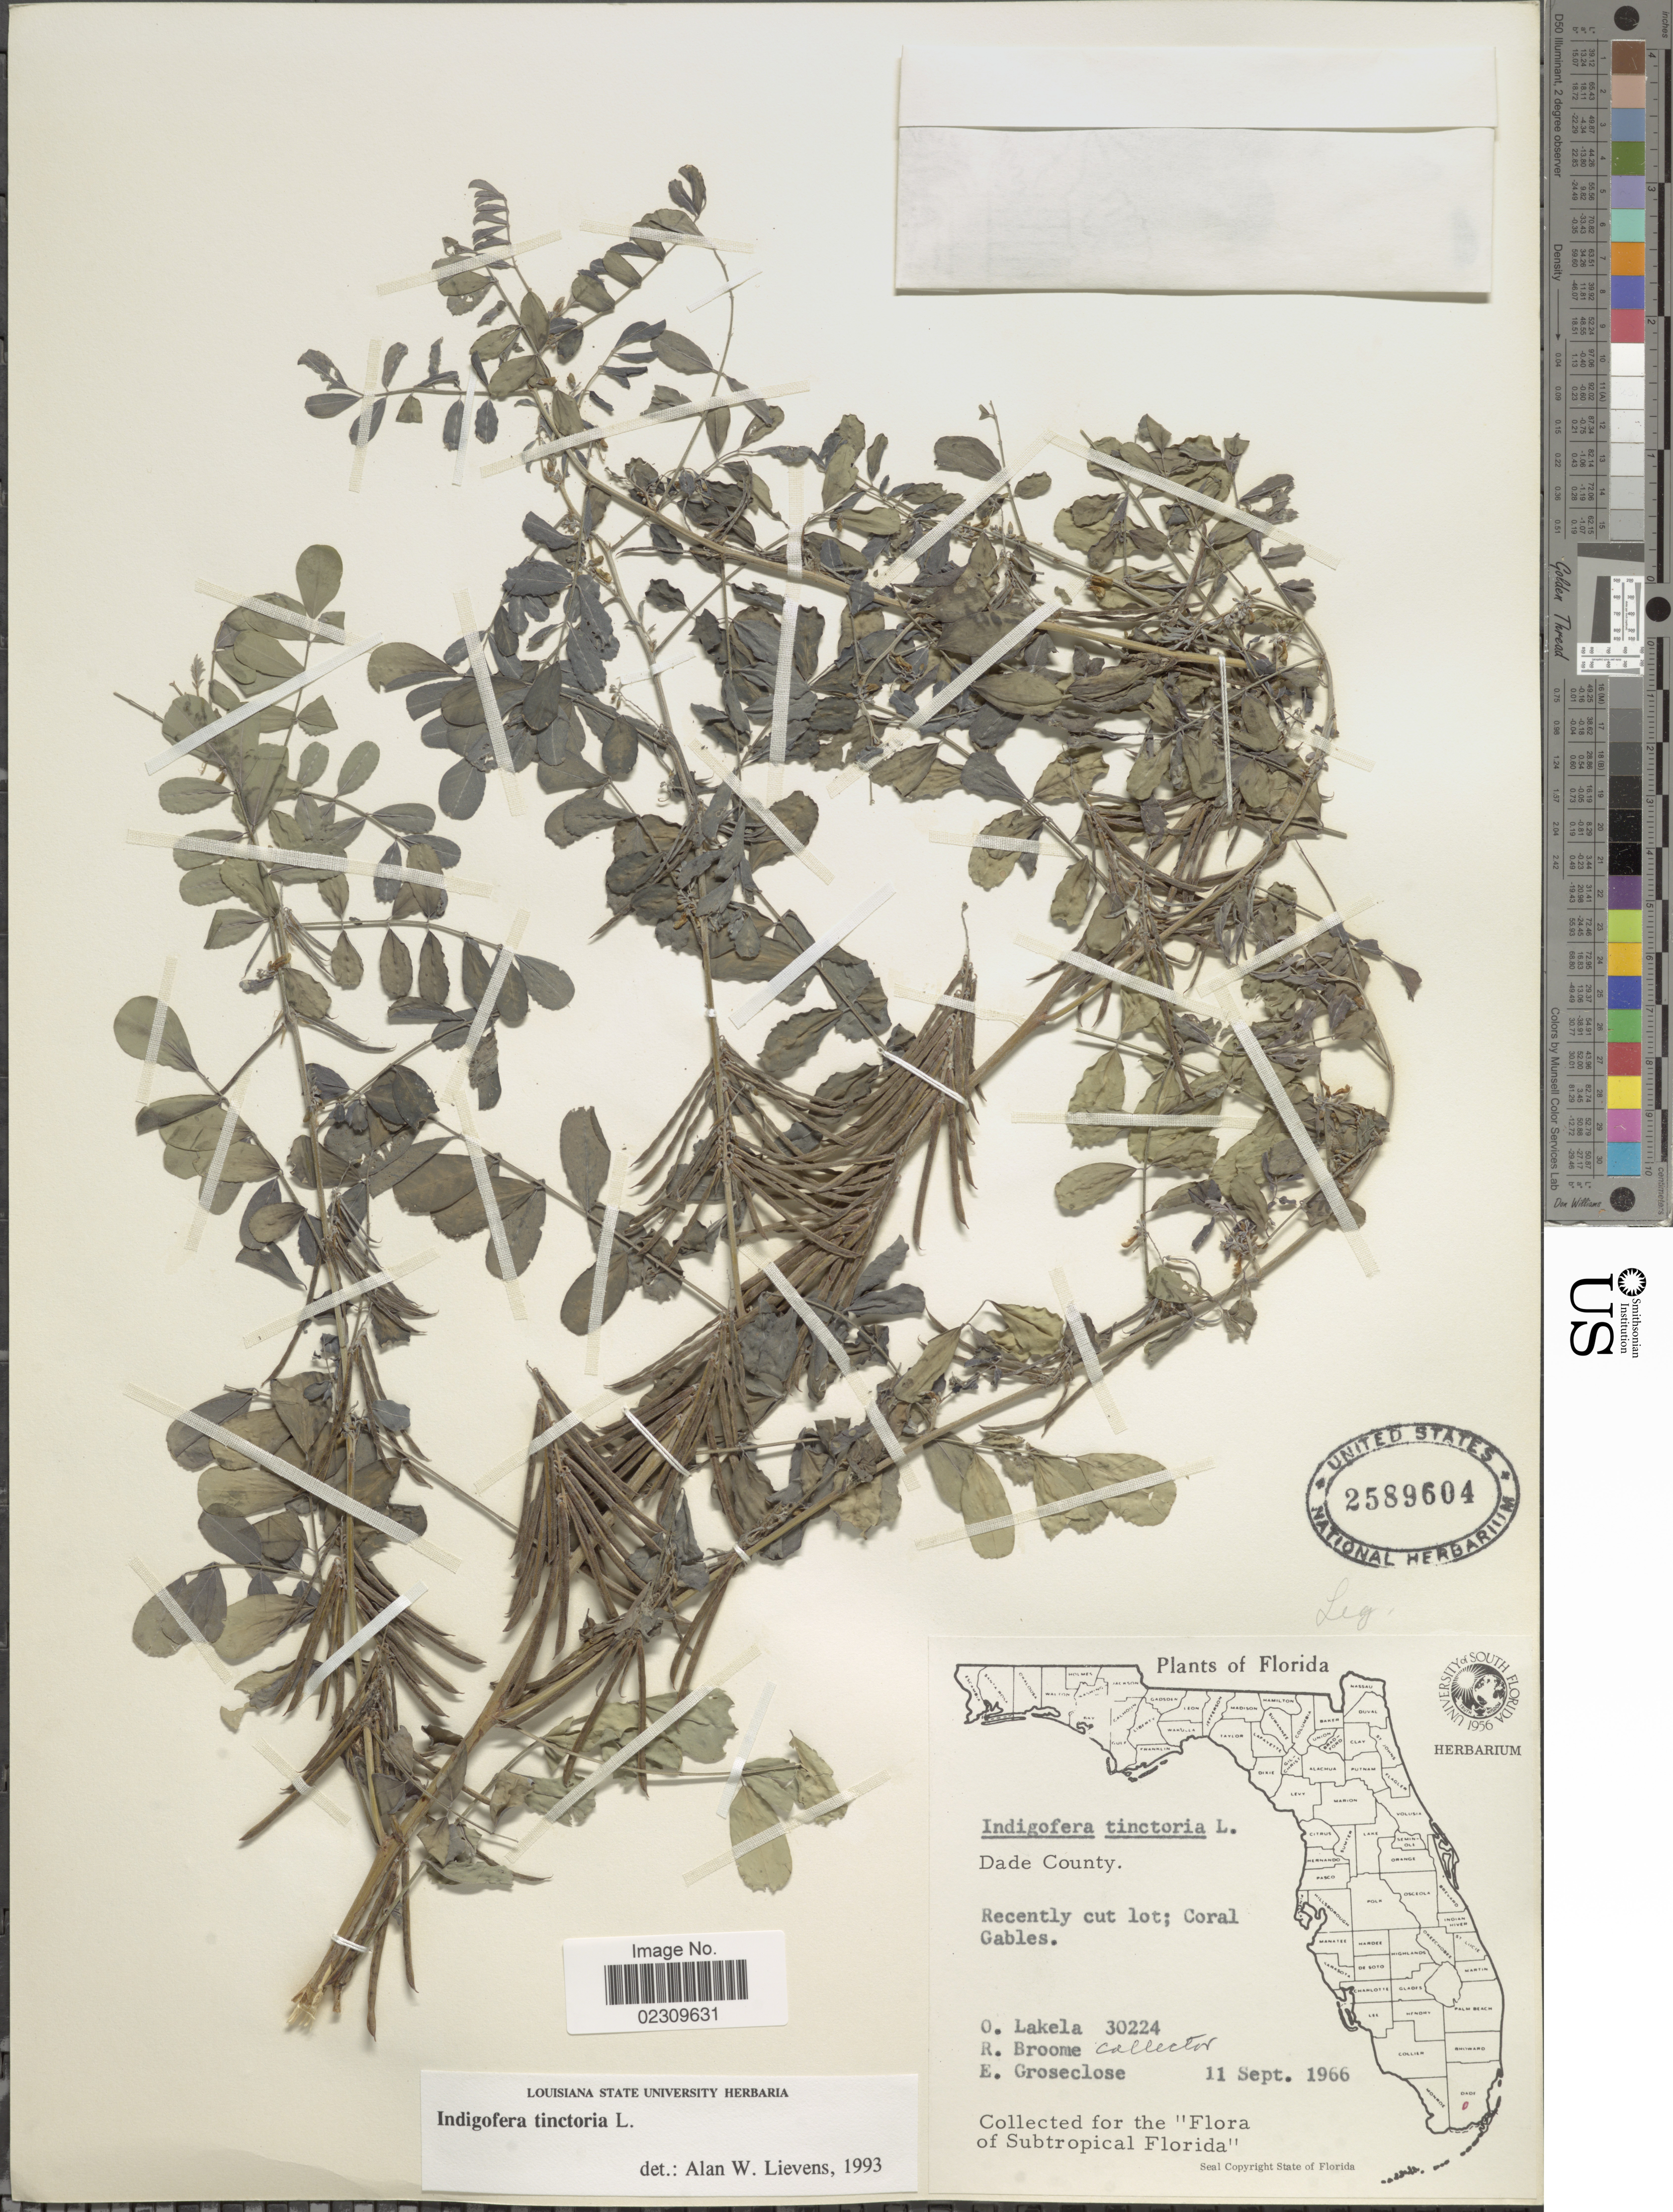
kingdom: Plantae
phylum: Tracheophyta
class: Magnoliopsida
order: Fabales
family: Fabaceae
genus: Indigofera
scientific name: Indigofera tinctoria sensu Naves non L.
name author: Naves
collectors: O. Lakela, R. Broome & E. Groseclose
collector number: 30224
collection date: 1966-09-11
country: United States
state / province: Florida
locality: Dade County. Recently cut lot; Coral Gables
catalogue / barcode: US 2589604